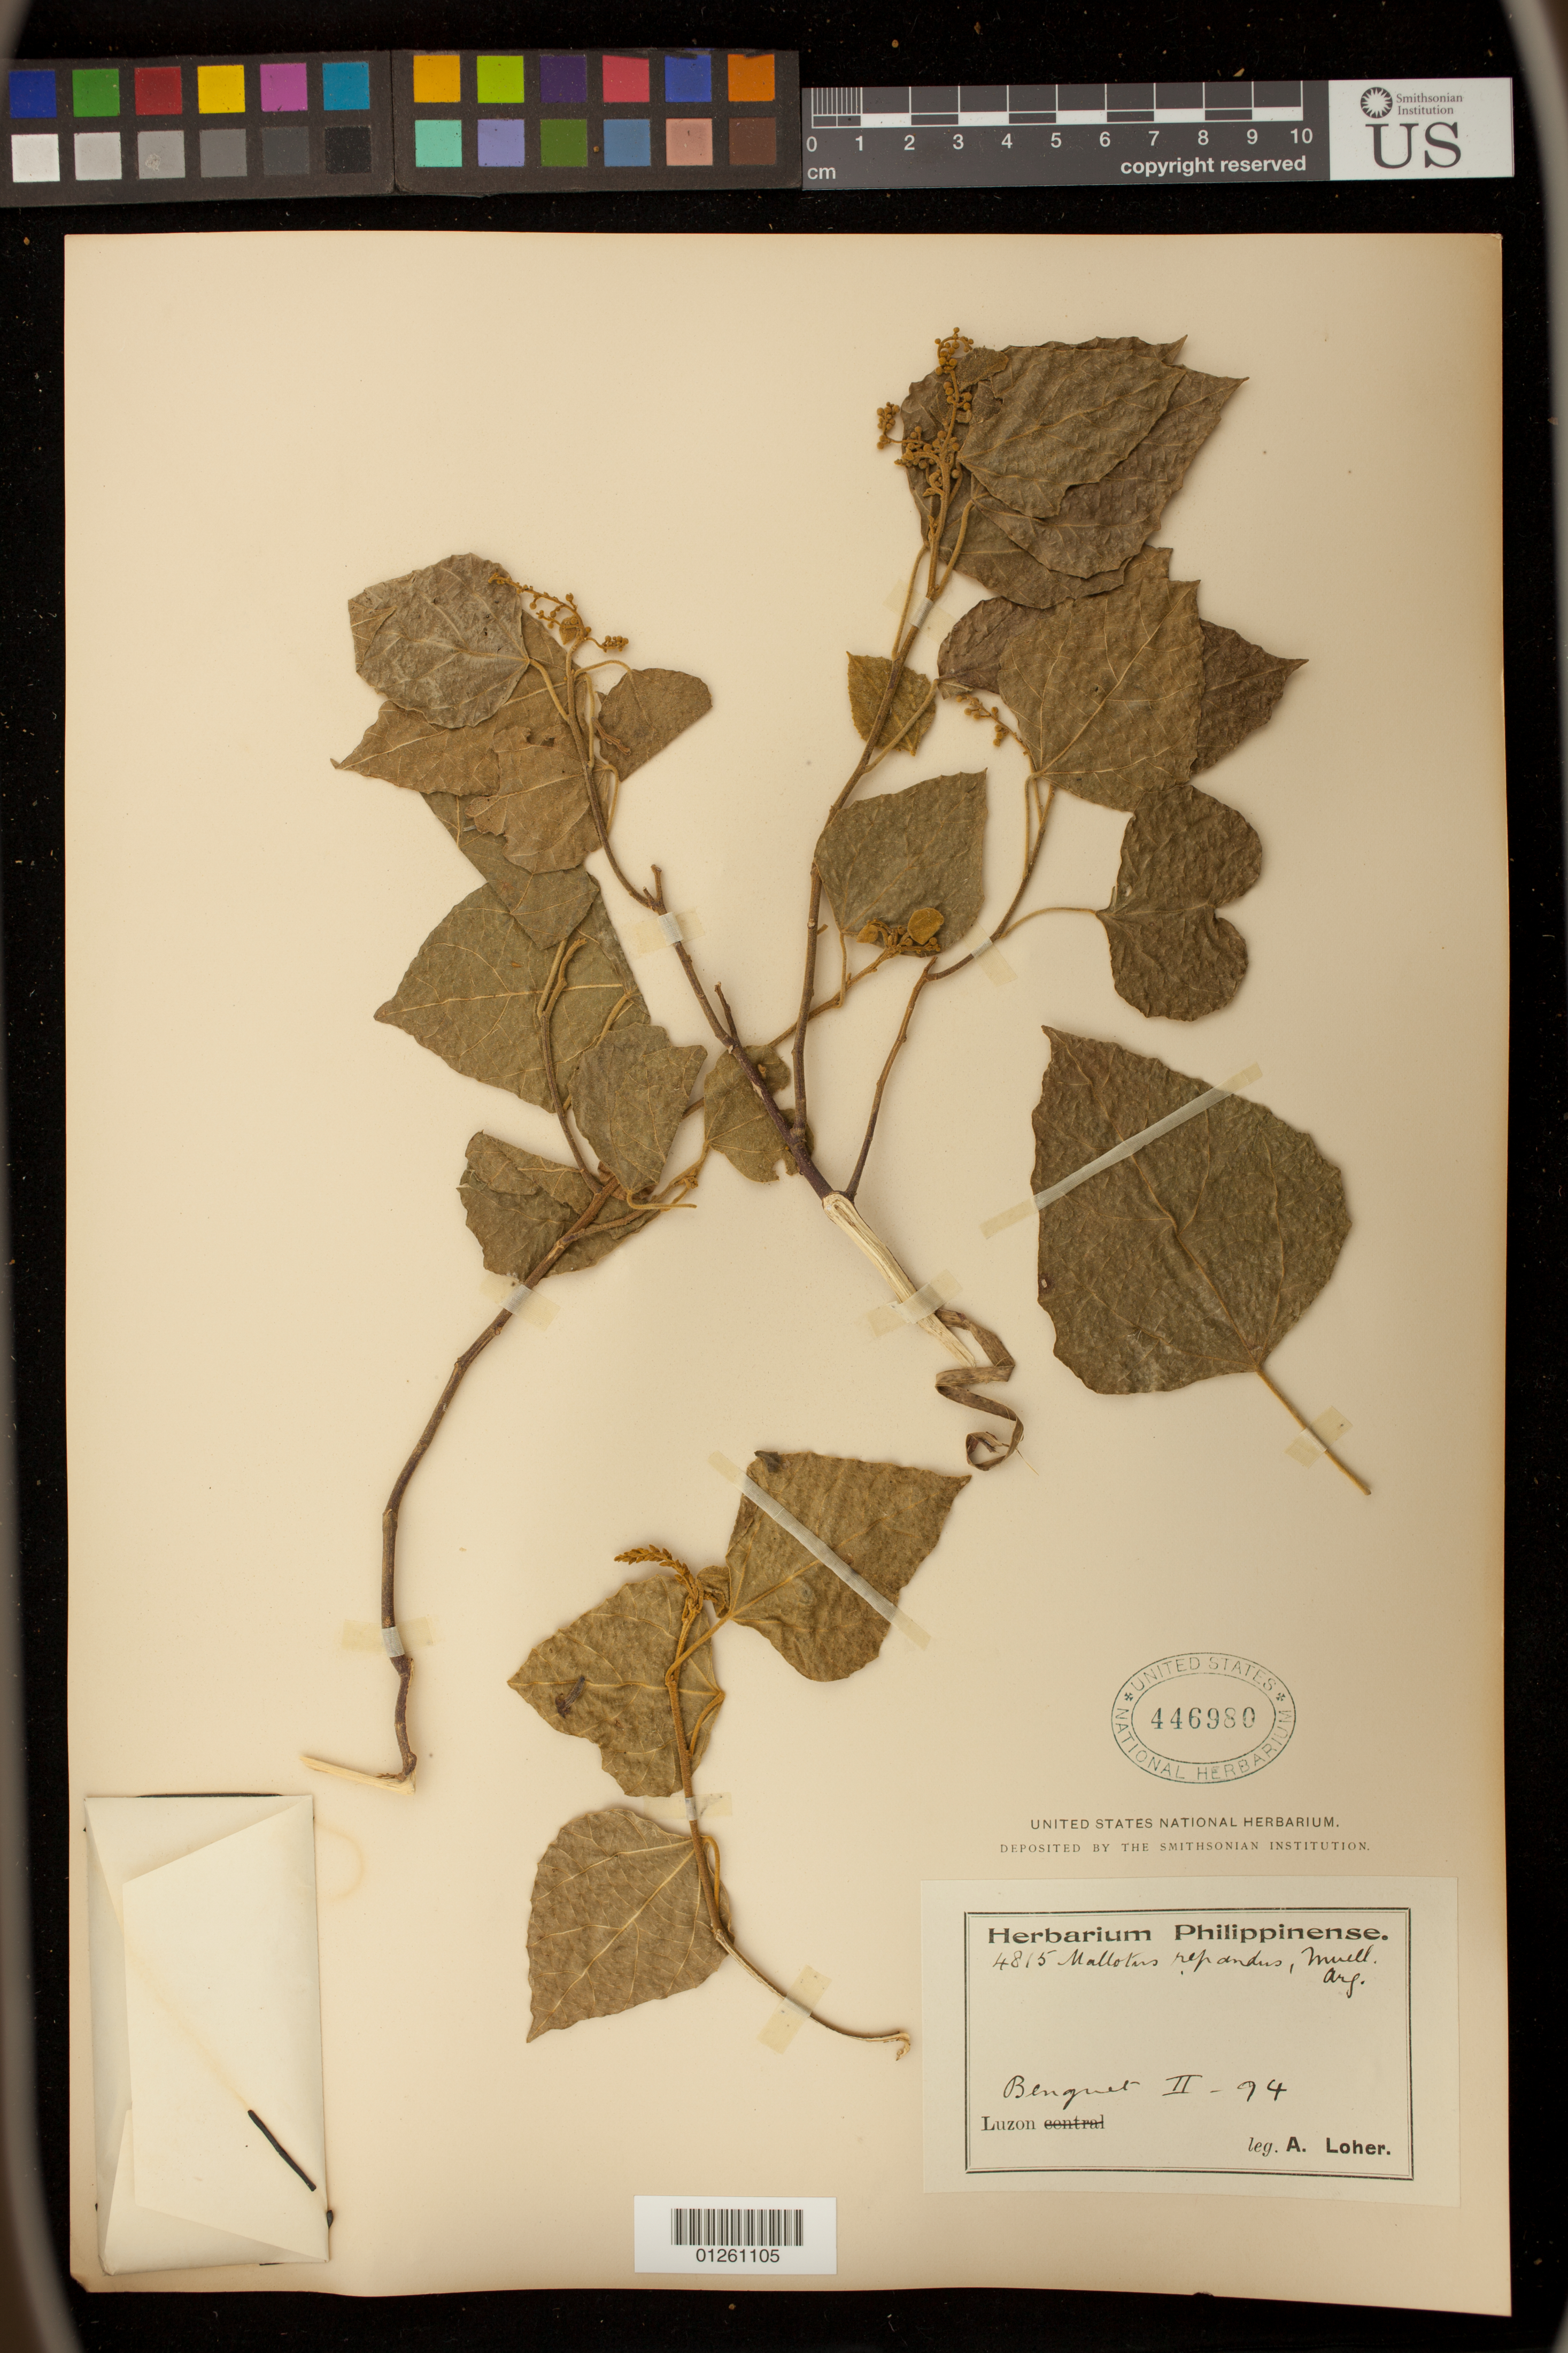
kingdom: Plantae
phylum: Tracheophyta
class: Magnoliopsida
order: Malpighiales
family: Euphorbiaceae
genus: Mallotus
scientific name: Mallotus repandus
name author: (Rottler) Müll. Arg.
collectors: A. Loher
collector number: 4815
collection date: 1894-02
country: Philippines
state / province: Cordillera (Administrative Region)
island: Luzon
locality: Benguet, Luzon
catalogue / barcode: US 446980